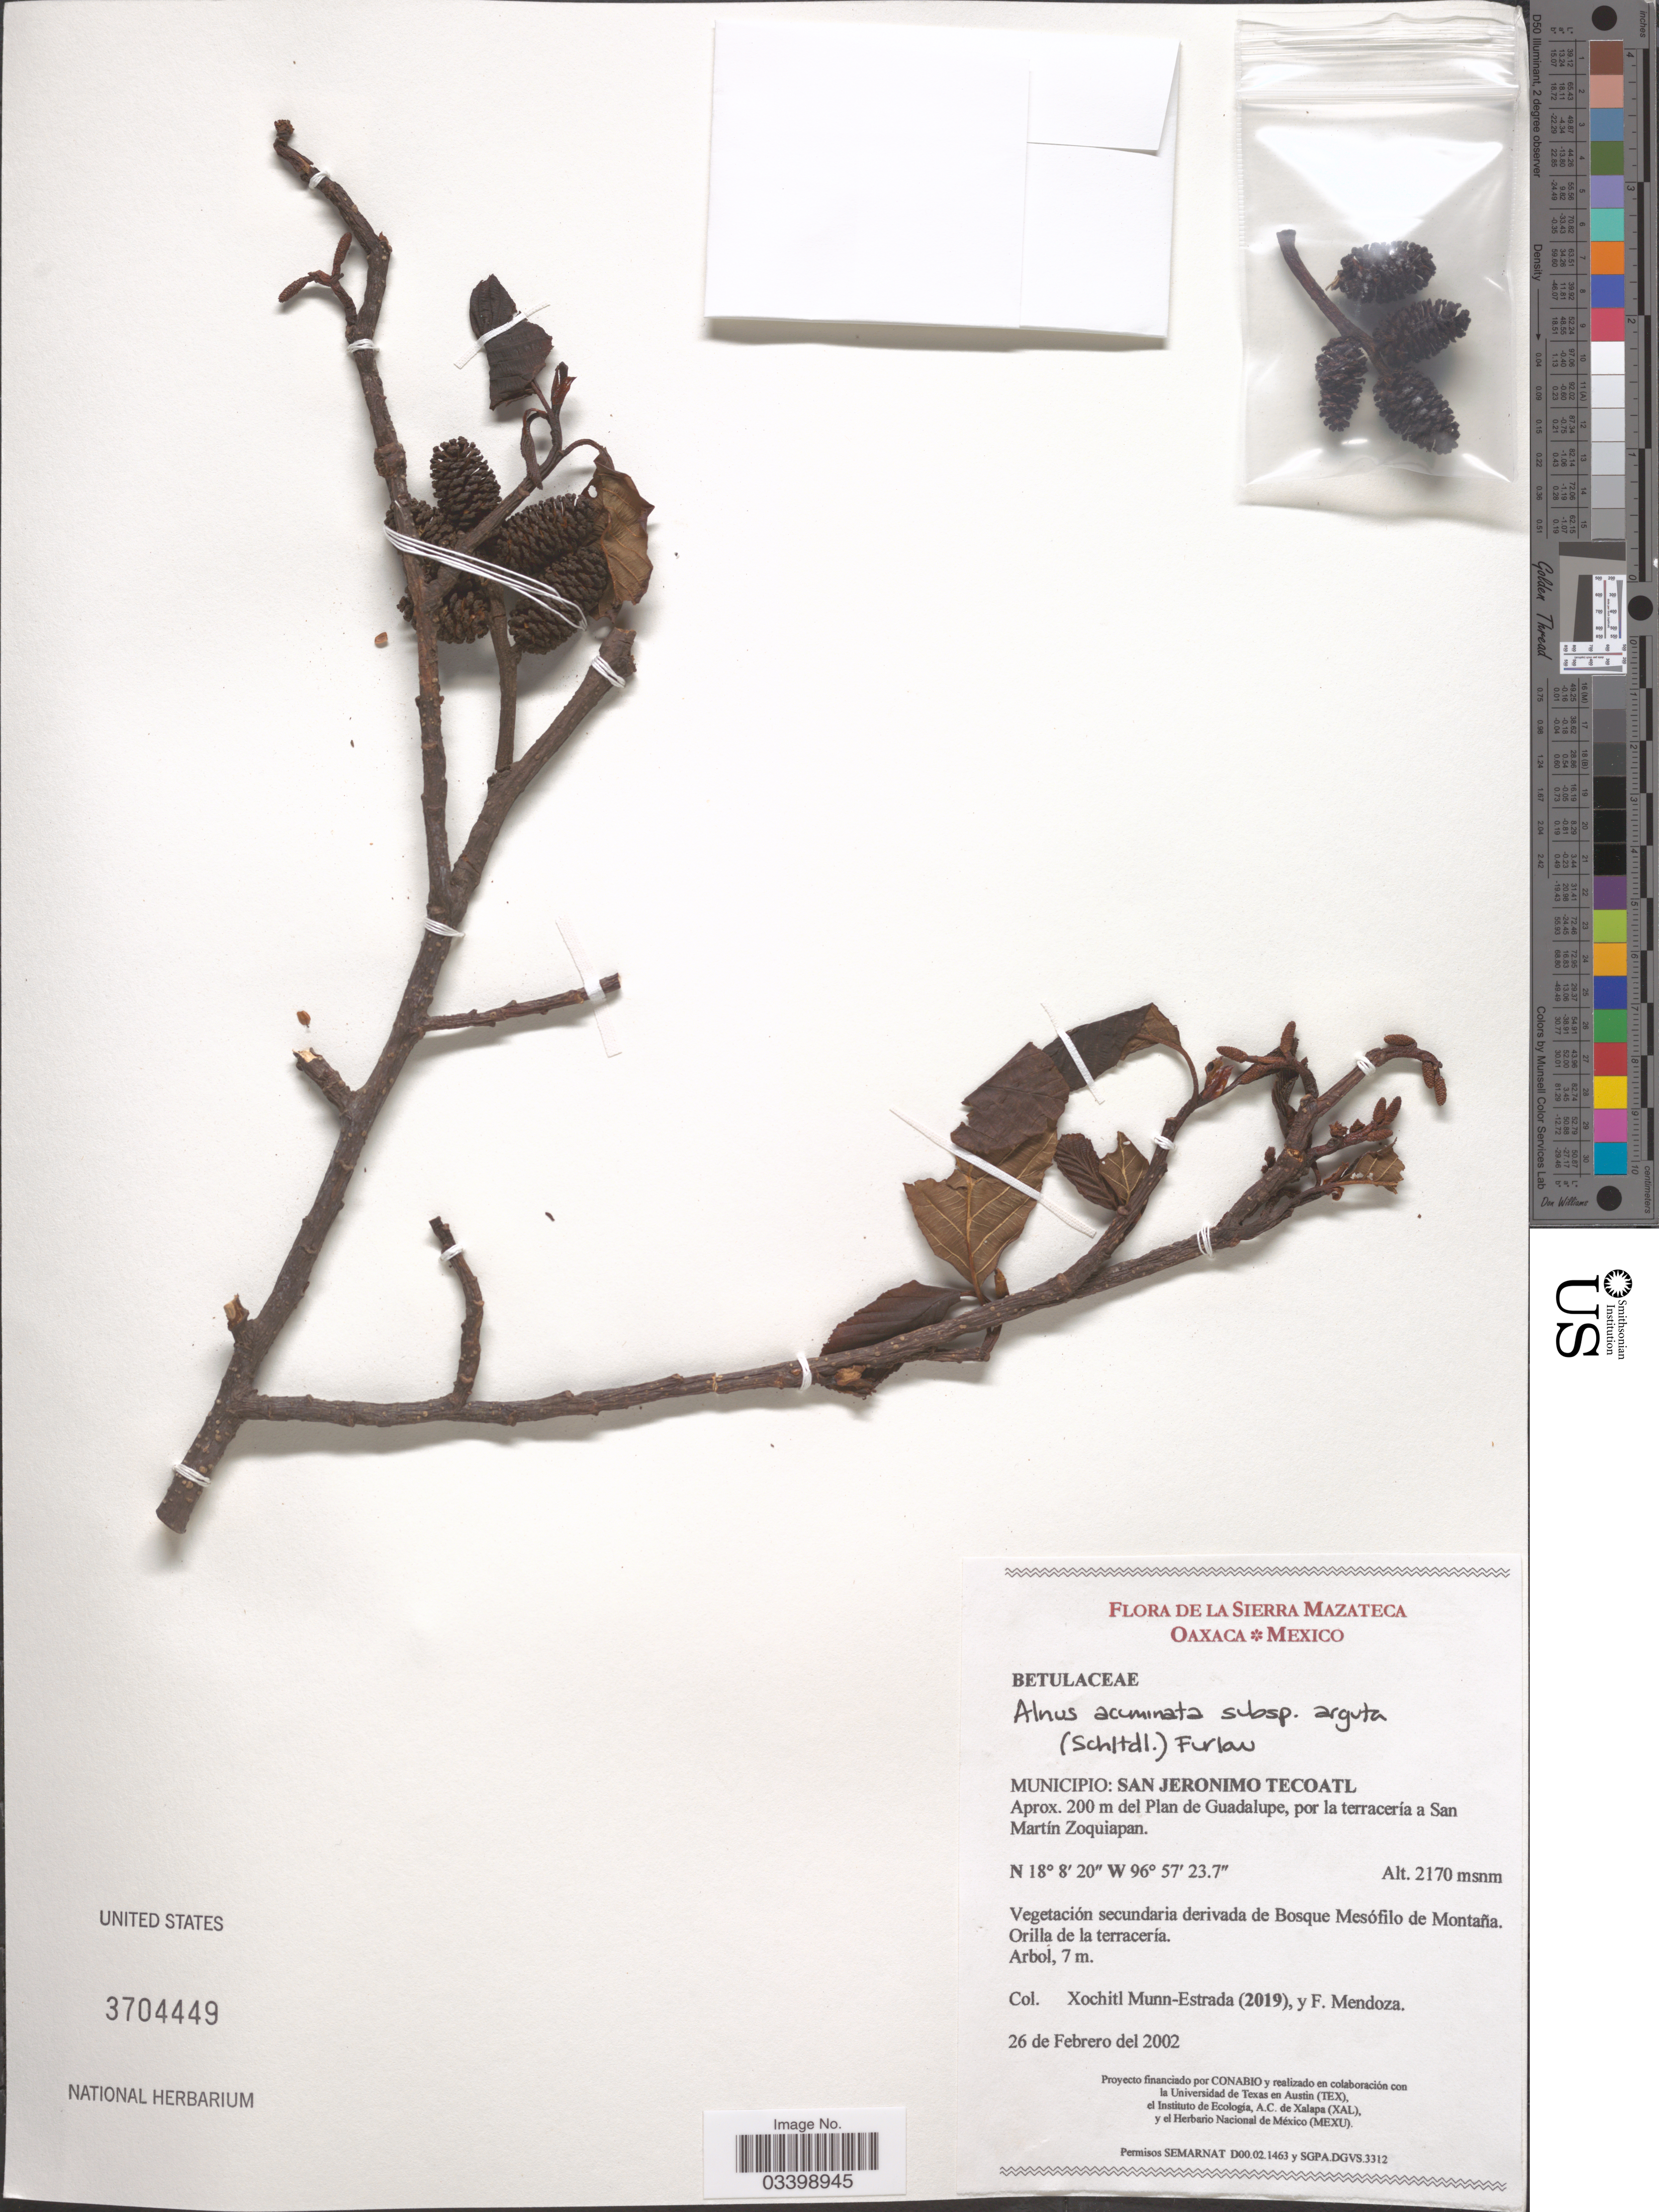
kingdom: Plantae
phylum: Tracheophyta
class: Magnoliopsida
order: Fagales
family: Betulaceae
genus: Alnus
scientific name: Alnus acuminata subsp. arguta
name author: (Schltdl.) Furlow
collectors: X. Munn-Estrada & F. Mendoza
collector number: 2019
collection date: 2002-02-26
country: Mexico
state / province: Oaxaca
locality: La Sierra Mazateca. Municipio: San Jeronimo Tecoatl. Aprox. 200 m del Plan de Guadalupe, por la terracería a San Martín Zoquiapan.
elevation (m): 2170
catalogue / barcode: US 3704449